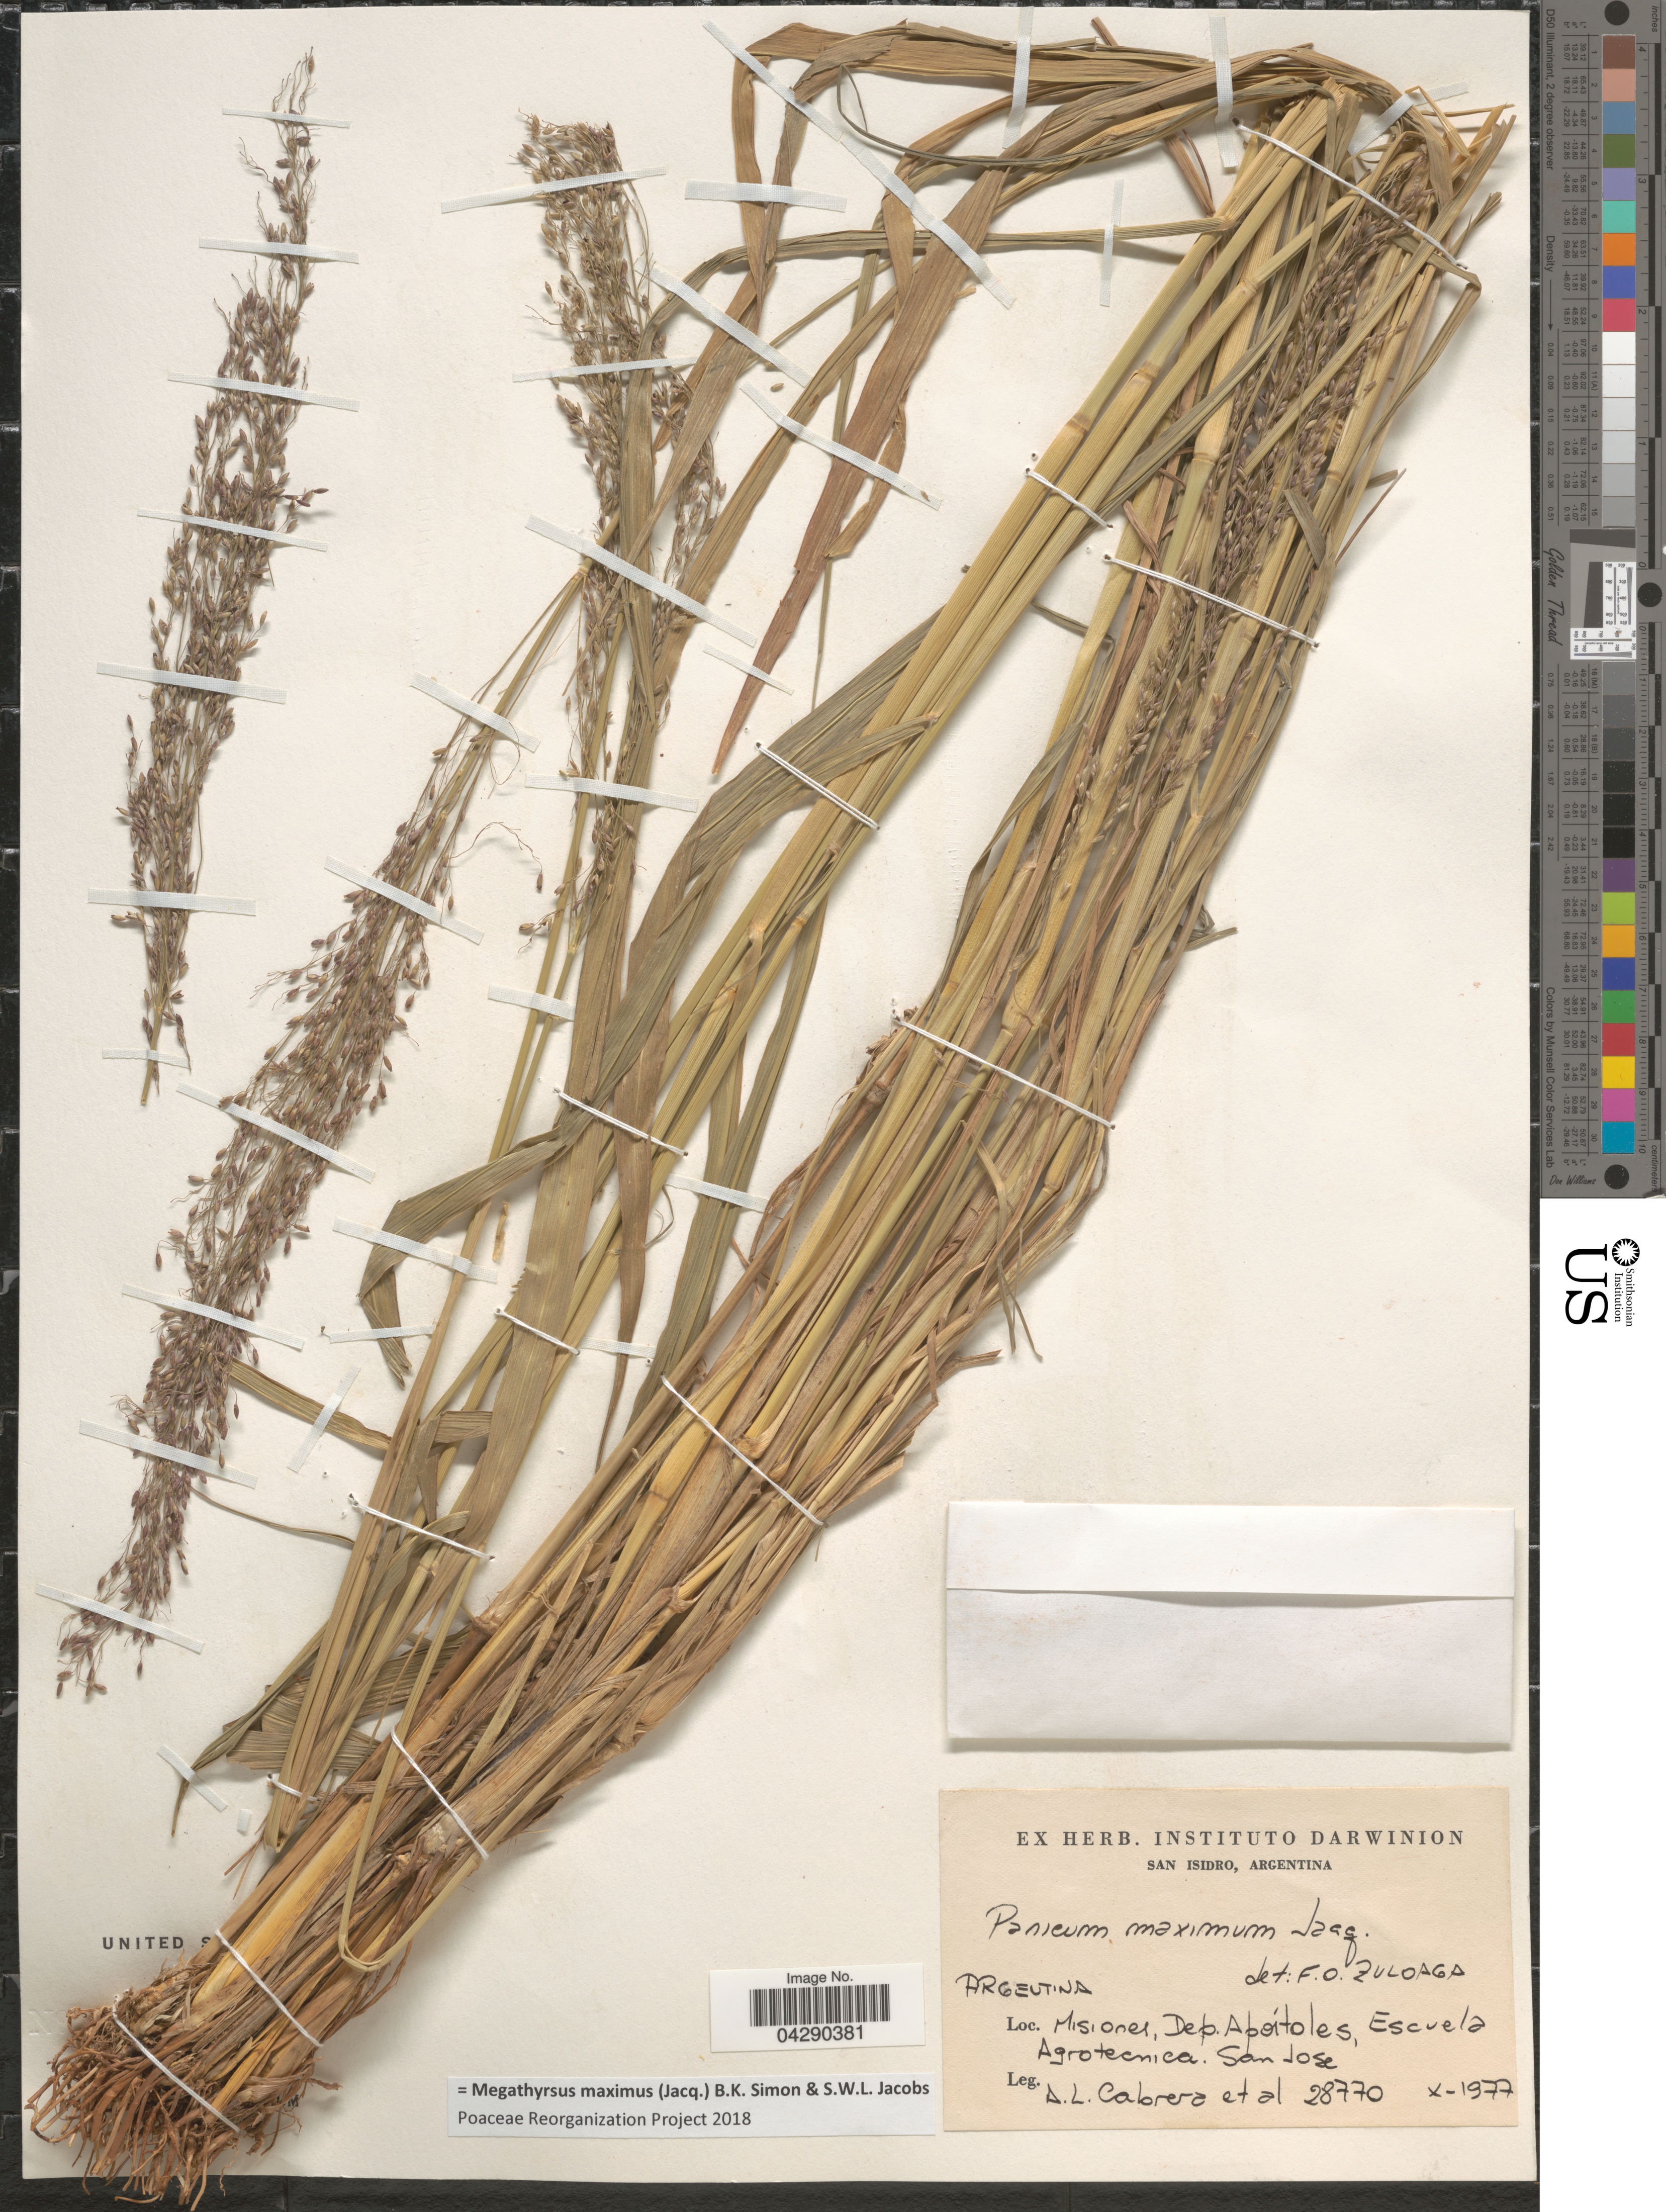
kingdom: Plantae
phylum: Tracheophyta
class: Liliopsida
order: Poales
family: Poaceae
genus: Megathyrsus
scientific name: Megathyrsus maximus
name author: (Jacq.) B.K. Simon & S.W.L. Jacobs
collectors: A. L. Cabrera & et al.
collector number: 28770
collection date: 1977-10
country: Argentina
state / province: Misiones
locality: Dep. Apóstoles, Escuela Agrotecnica. San Jose.